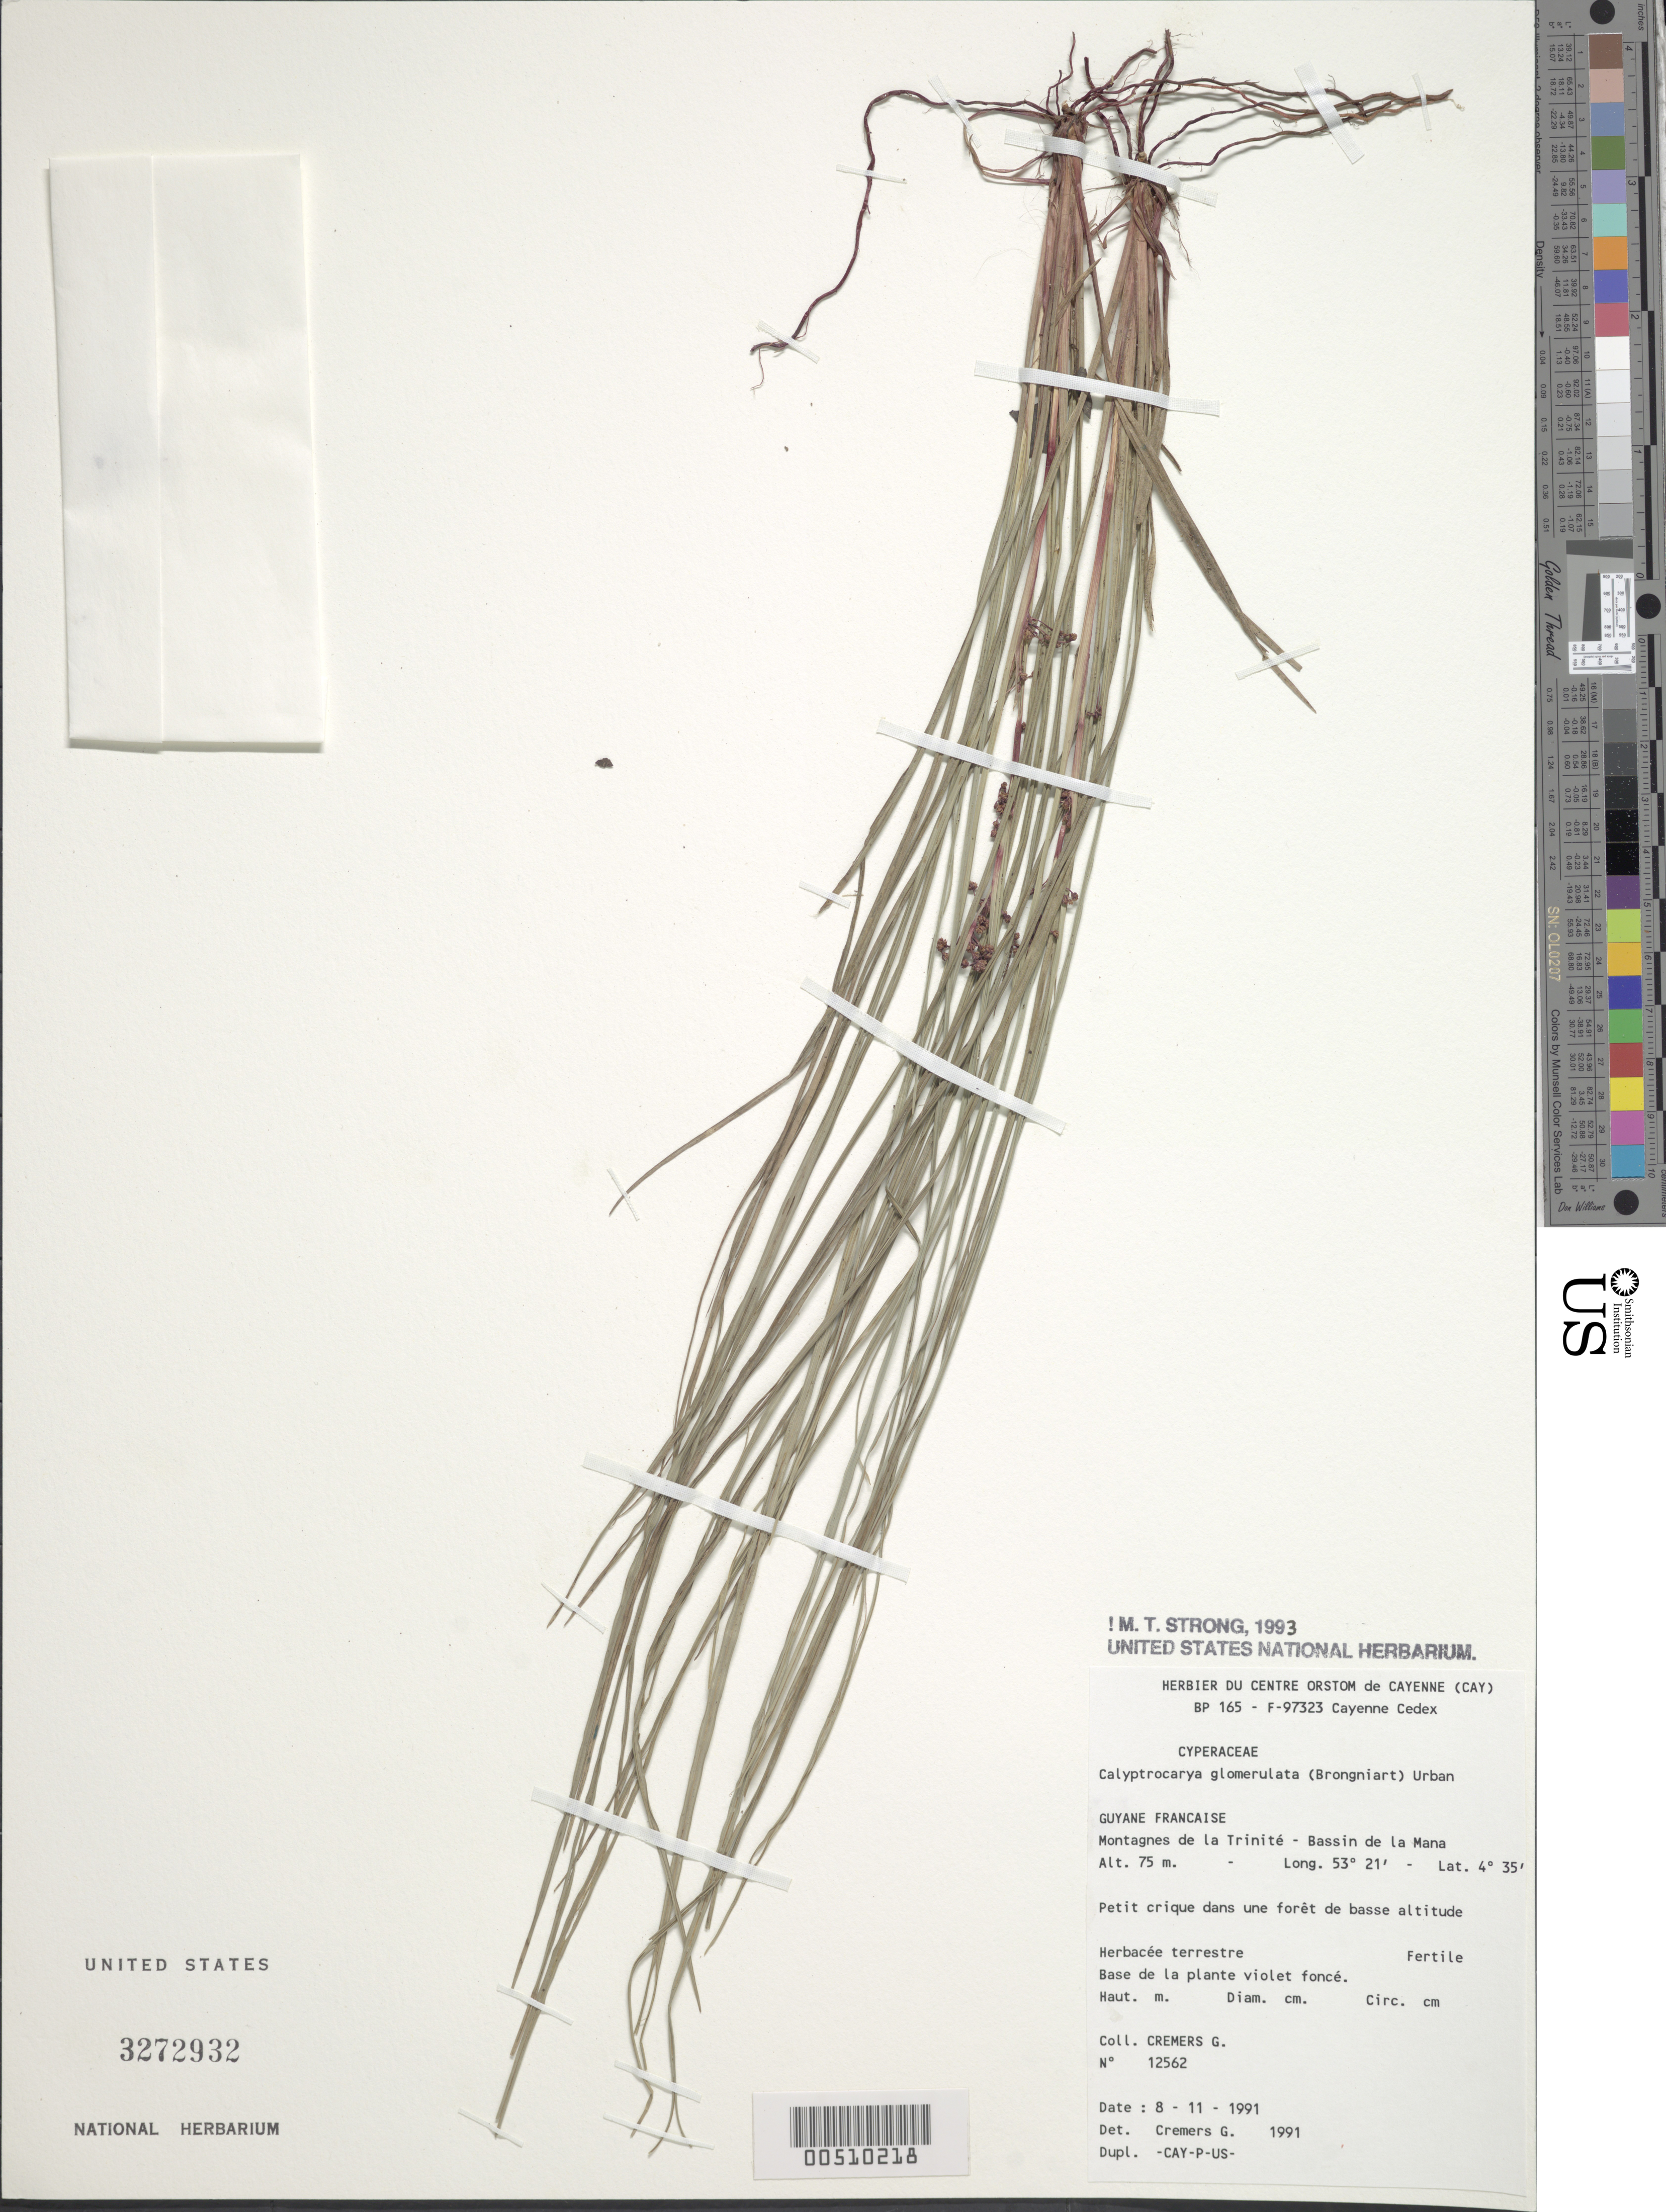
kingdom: Plantae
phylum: Tracheophyta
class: Liliopsida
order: Poales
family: Cyperaceae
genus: Calyptrocarya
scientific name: Calyptrocarya glomerulata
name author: (Brongn.) Urb.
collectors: G. Cremers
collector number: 12562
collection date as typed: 08 Nov 1991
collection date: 1991-11-08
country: French Guiana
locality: Montagnes de la Trinité - Bassin de la Mana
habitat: Petit crique dans une foret de basse altitude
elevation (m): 75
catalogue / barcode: US 3272932